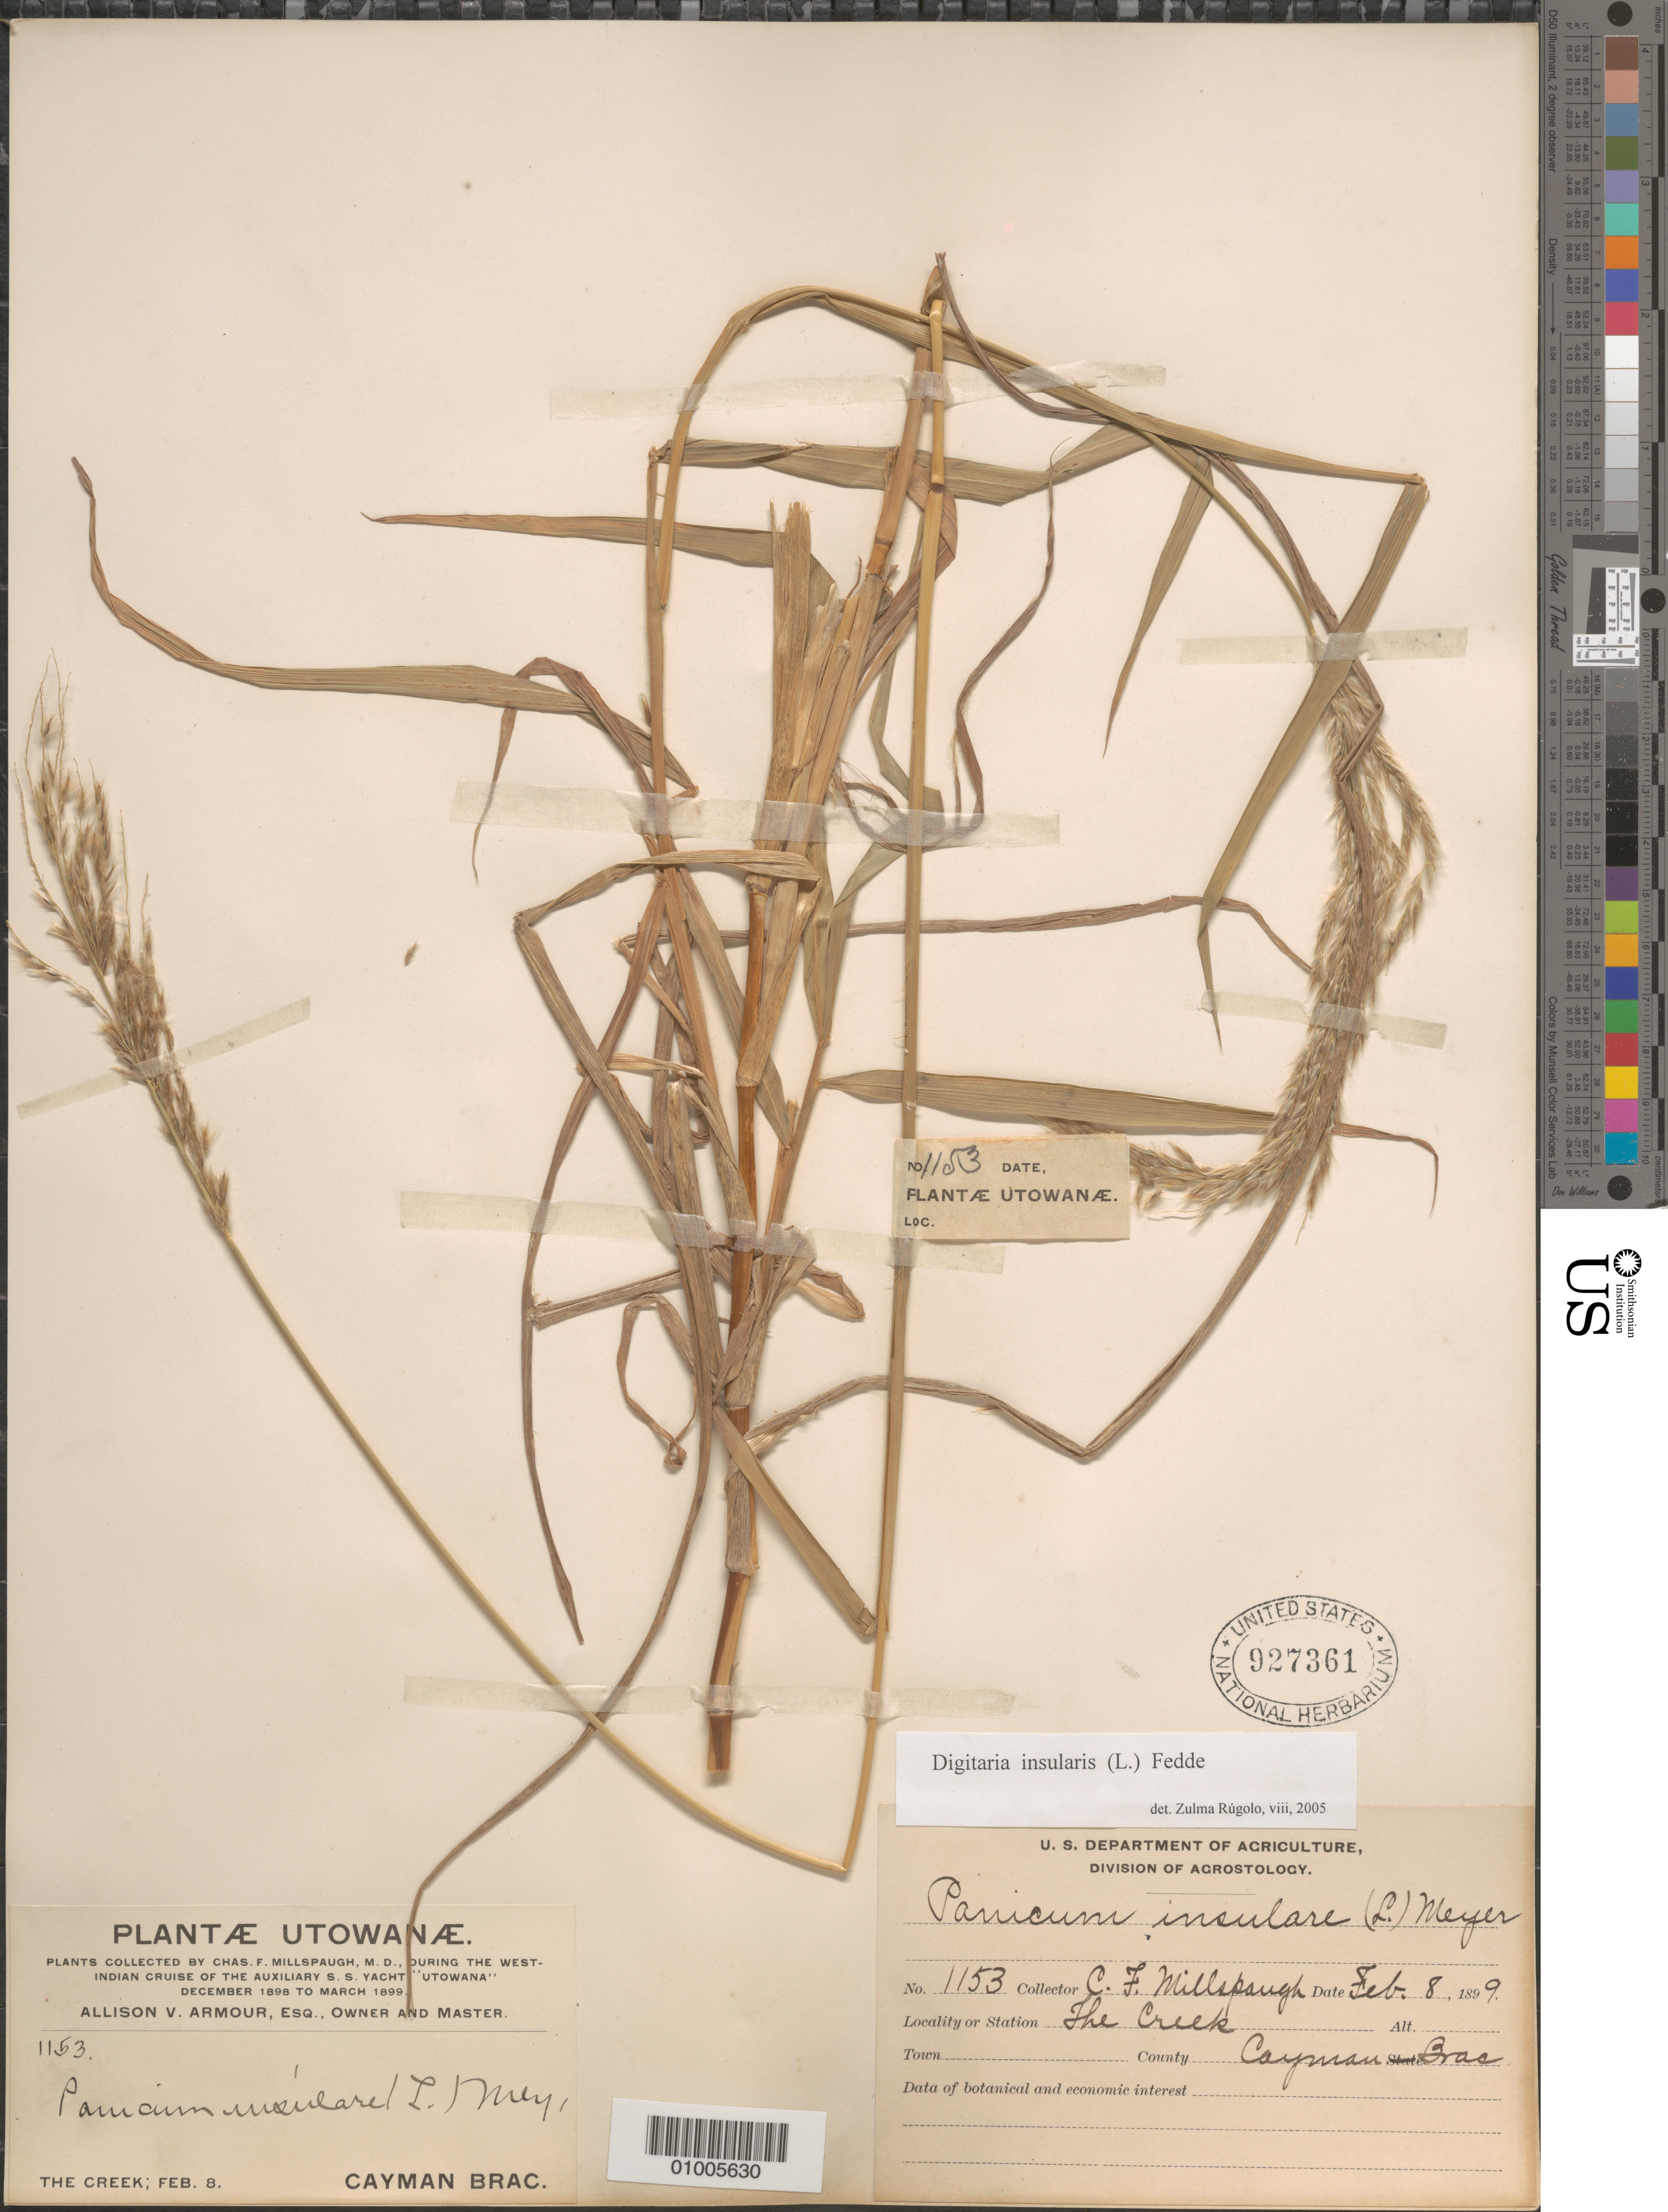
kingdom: Plantae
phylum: Tracheophyta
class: Liliopsida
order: Poales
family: Poaceae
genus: Digitaria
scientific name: Digitaria insularis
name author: (L.) Mez ex Ekman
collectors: C. F. Millspaugh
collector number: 1153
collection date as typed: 08 Feb 1899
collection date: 1899-02-08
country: Cayman Islands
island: Cayman Brac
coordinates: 0 N, 0 E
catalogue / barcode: US 927361